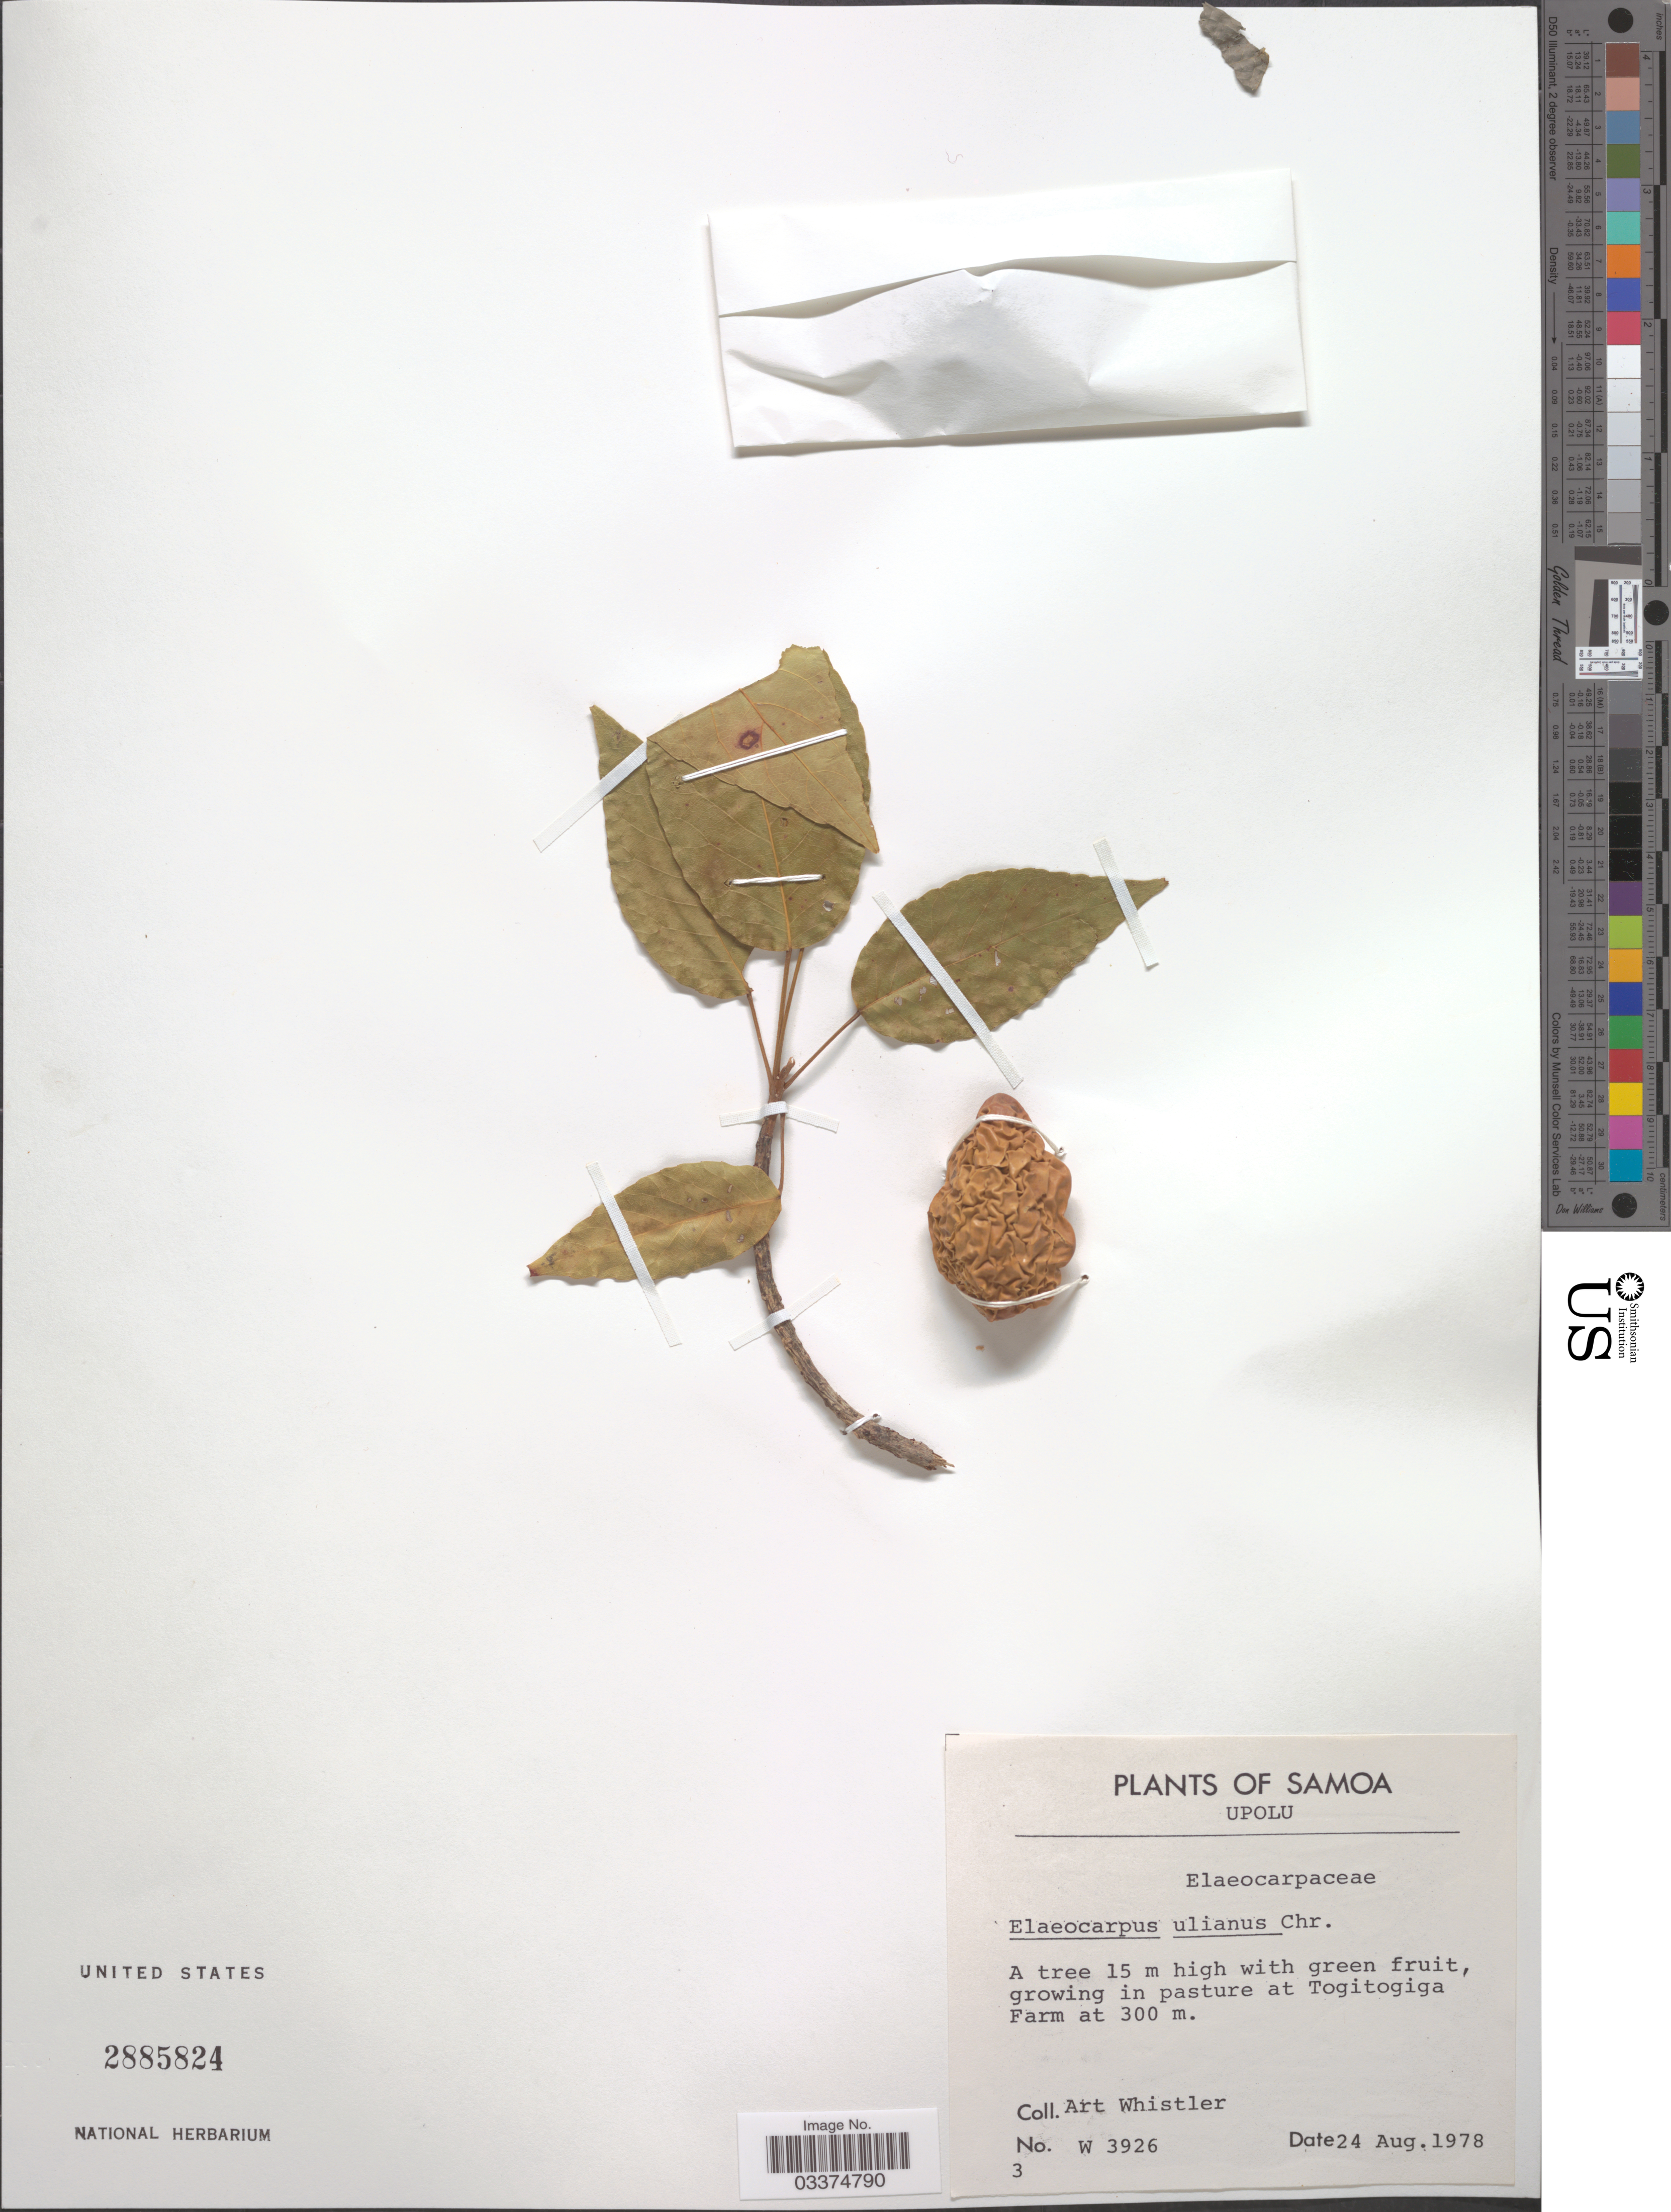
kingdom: Plantae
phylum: Tracheophyta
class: Magnoliopsida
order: Oxalidales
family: Elaeocarpaceae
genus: Elaeocarpus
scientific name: Elaeocarpus ulianus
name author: Christoph.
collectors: A. Whistler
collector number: W 3926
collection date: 1978-08-24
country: Samoa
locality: Samoa. Upolu. Growing in pasture at Togitogiga Farm.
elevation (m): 300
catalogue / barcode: US 2885824